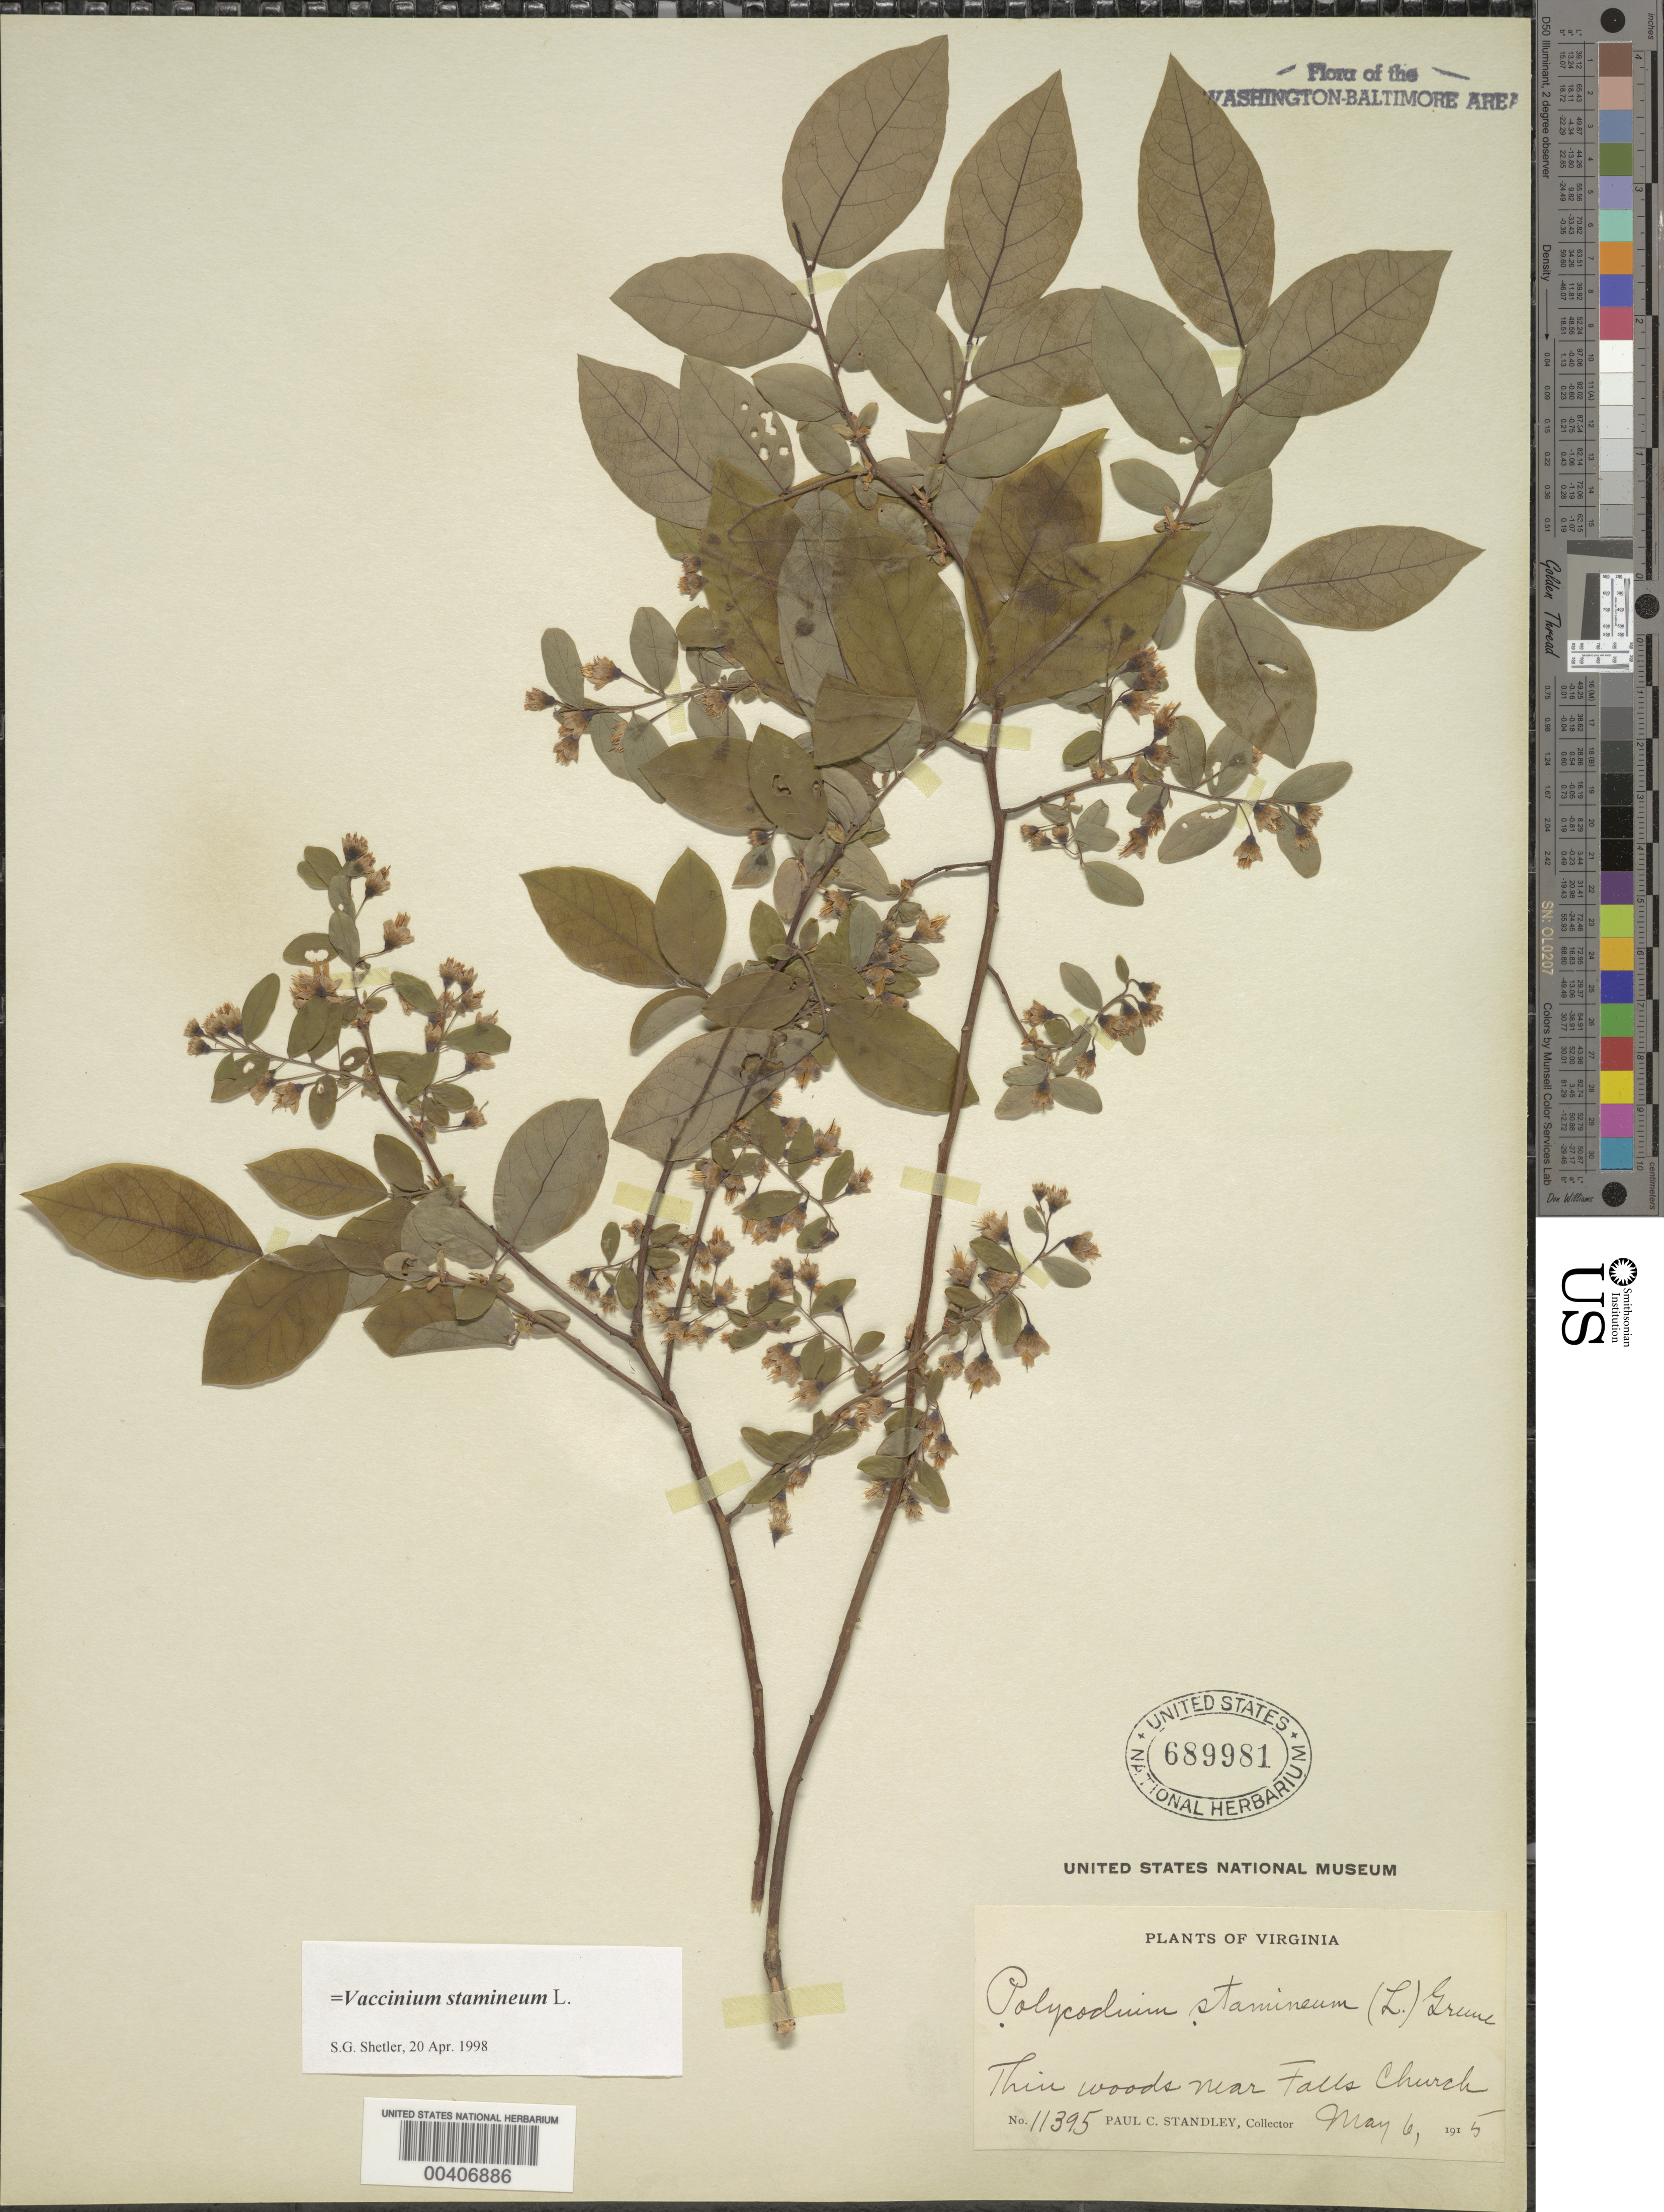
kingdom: Plantae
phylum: Tracheophyta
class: Magnoliopsida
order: Ericales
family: Ericaceae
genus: Vaccinium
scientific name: Vaccinium stamineum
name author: L.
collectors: P. C. Standley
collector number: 11395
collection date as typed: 06 May 1915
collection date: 1915-05-06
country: United States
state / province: Virginia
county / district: City of Falls Church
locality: Falls Church vicinity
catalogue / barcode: US 689981